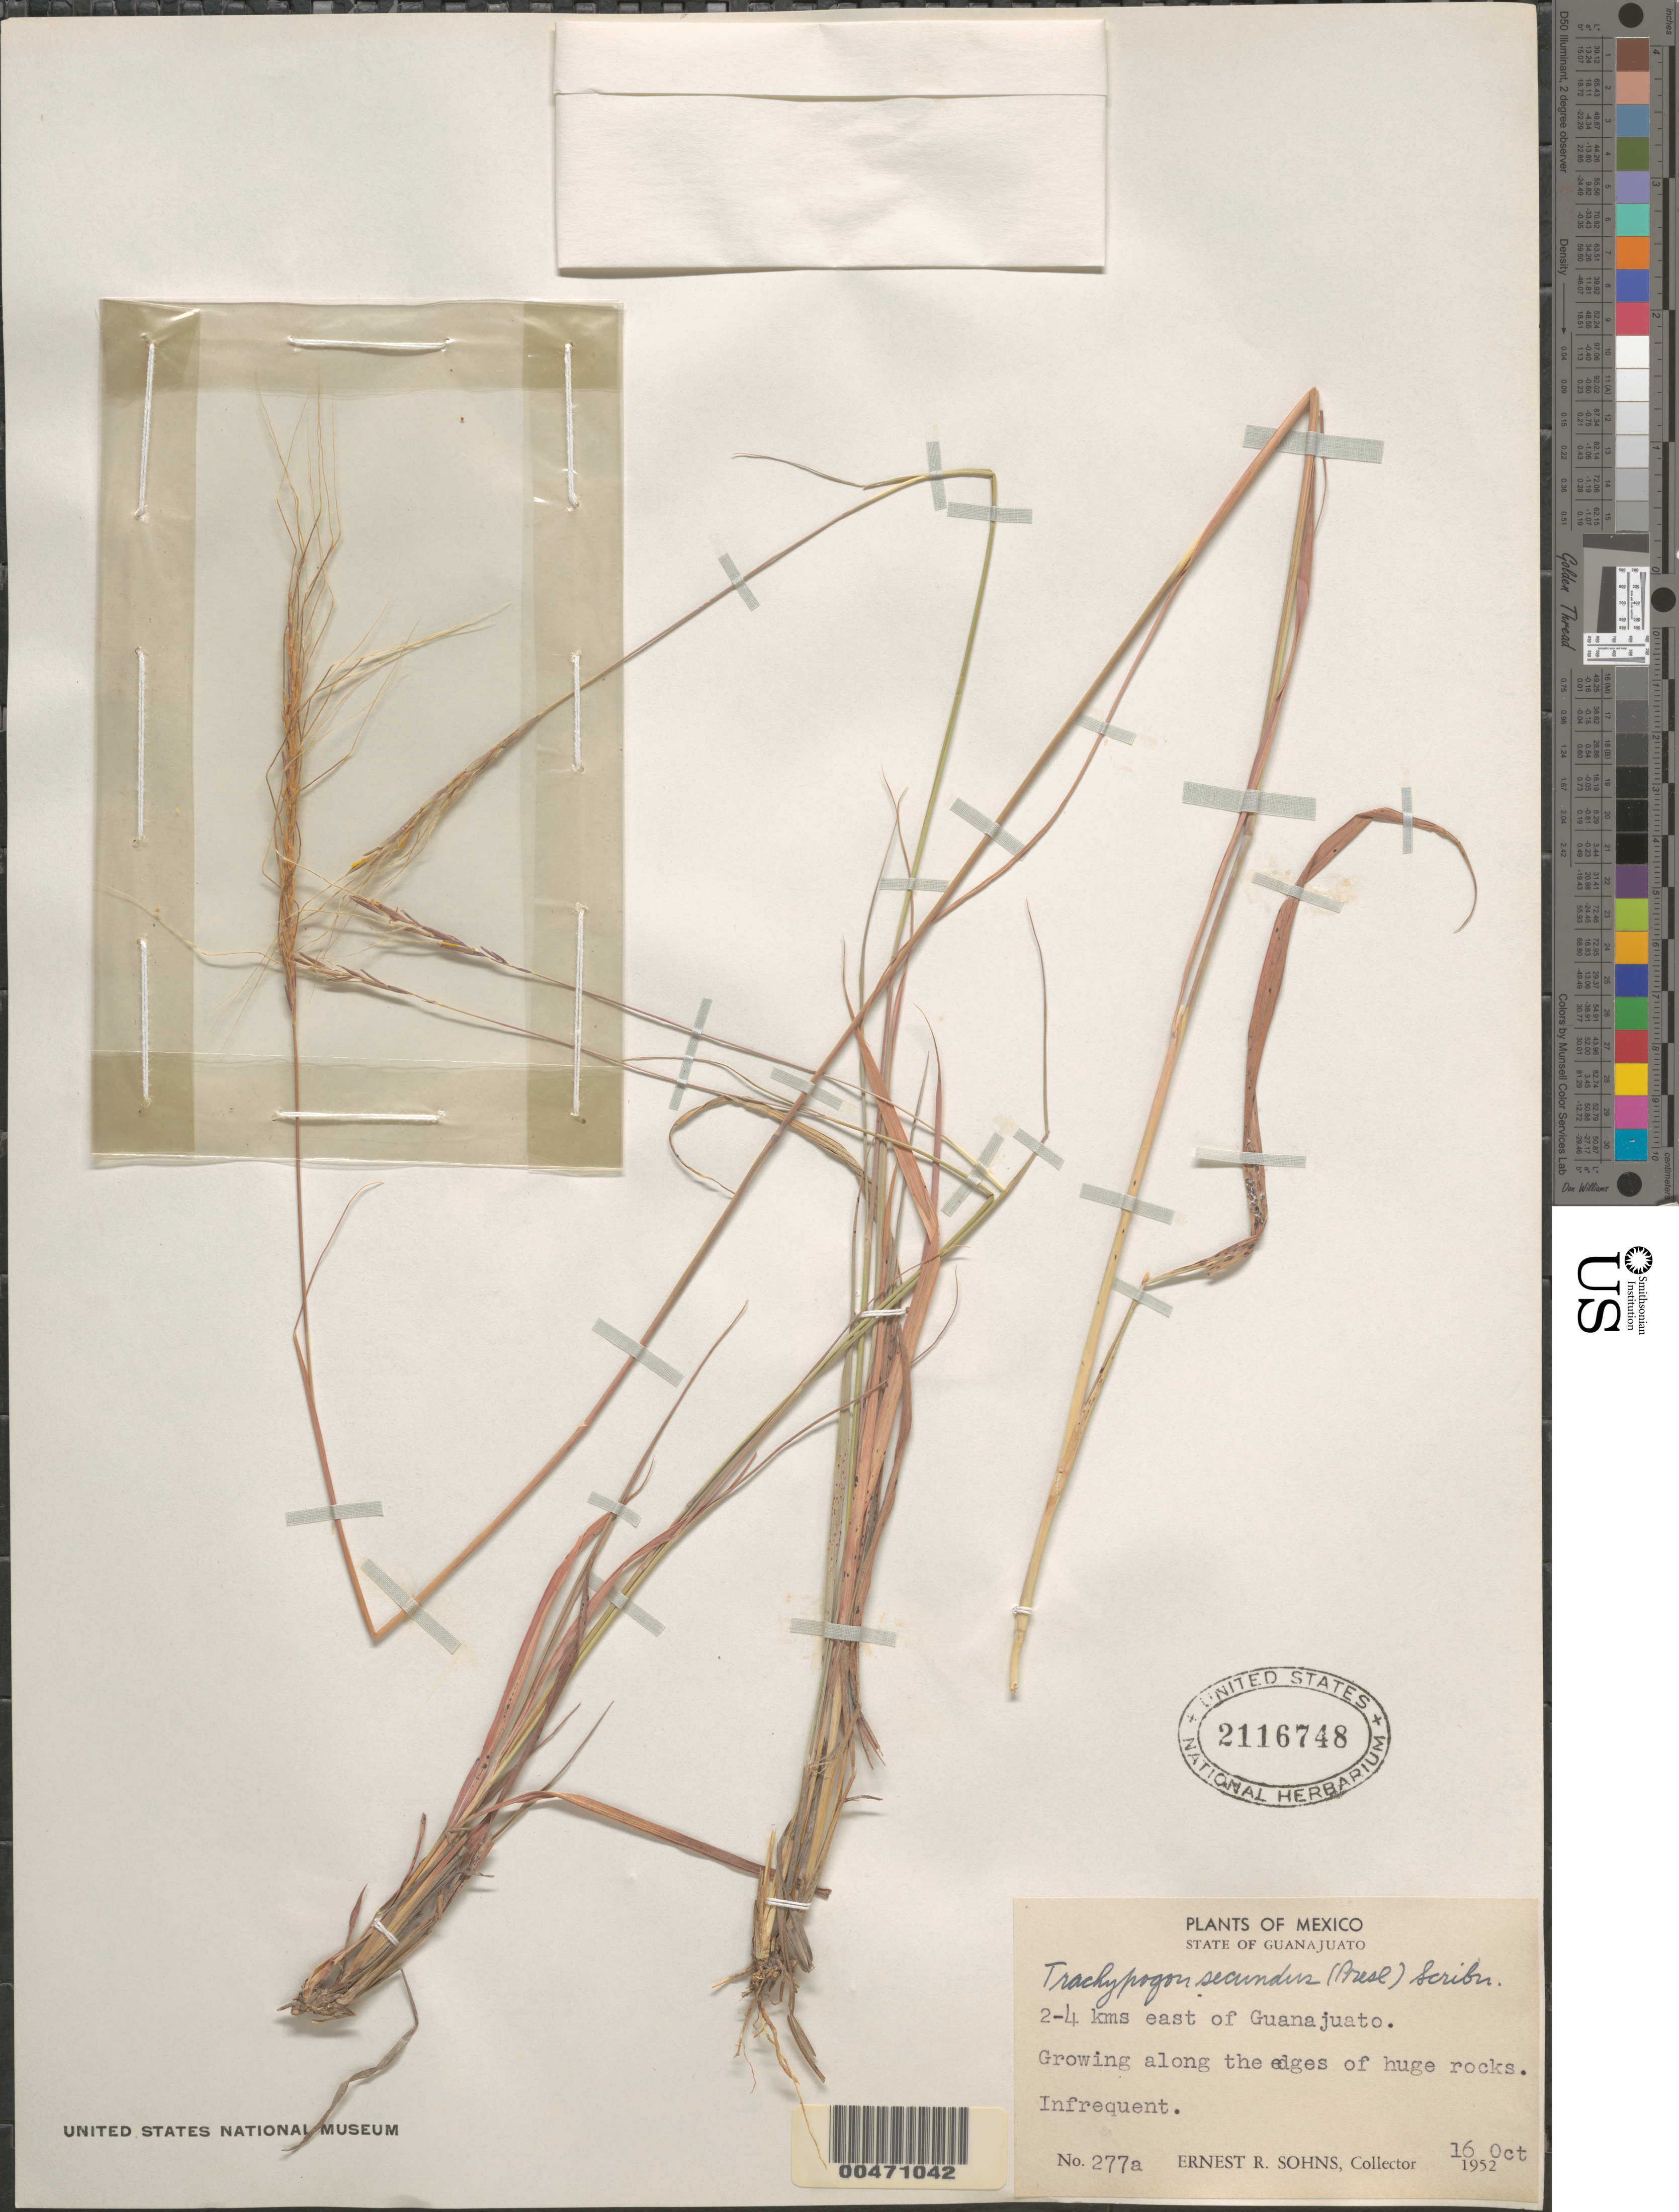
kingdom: Plantae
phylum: Tracheophyta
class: Liliopsida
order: Poales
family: Poaceae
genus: Trachypogon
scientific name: Trachypogon secundus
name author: (J. Presl) Scribn.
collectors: E. R. Sohns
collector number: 277a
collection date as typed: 16 Oct 1952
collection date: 1952-10-16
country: Mexico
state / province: Guanajuato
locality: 2-4 km E of Guanajuato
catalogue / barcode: US 2116748